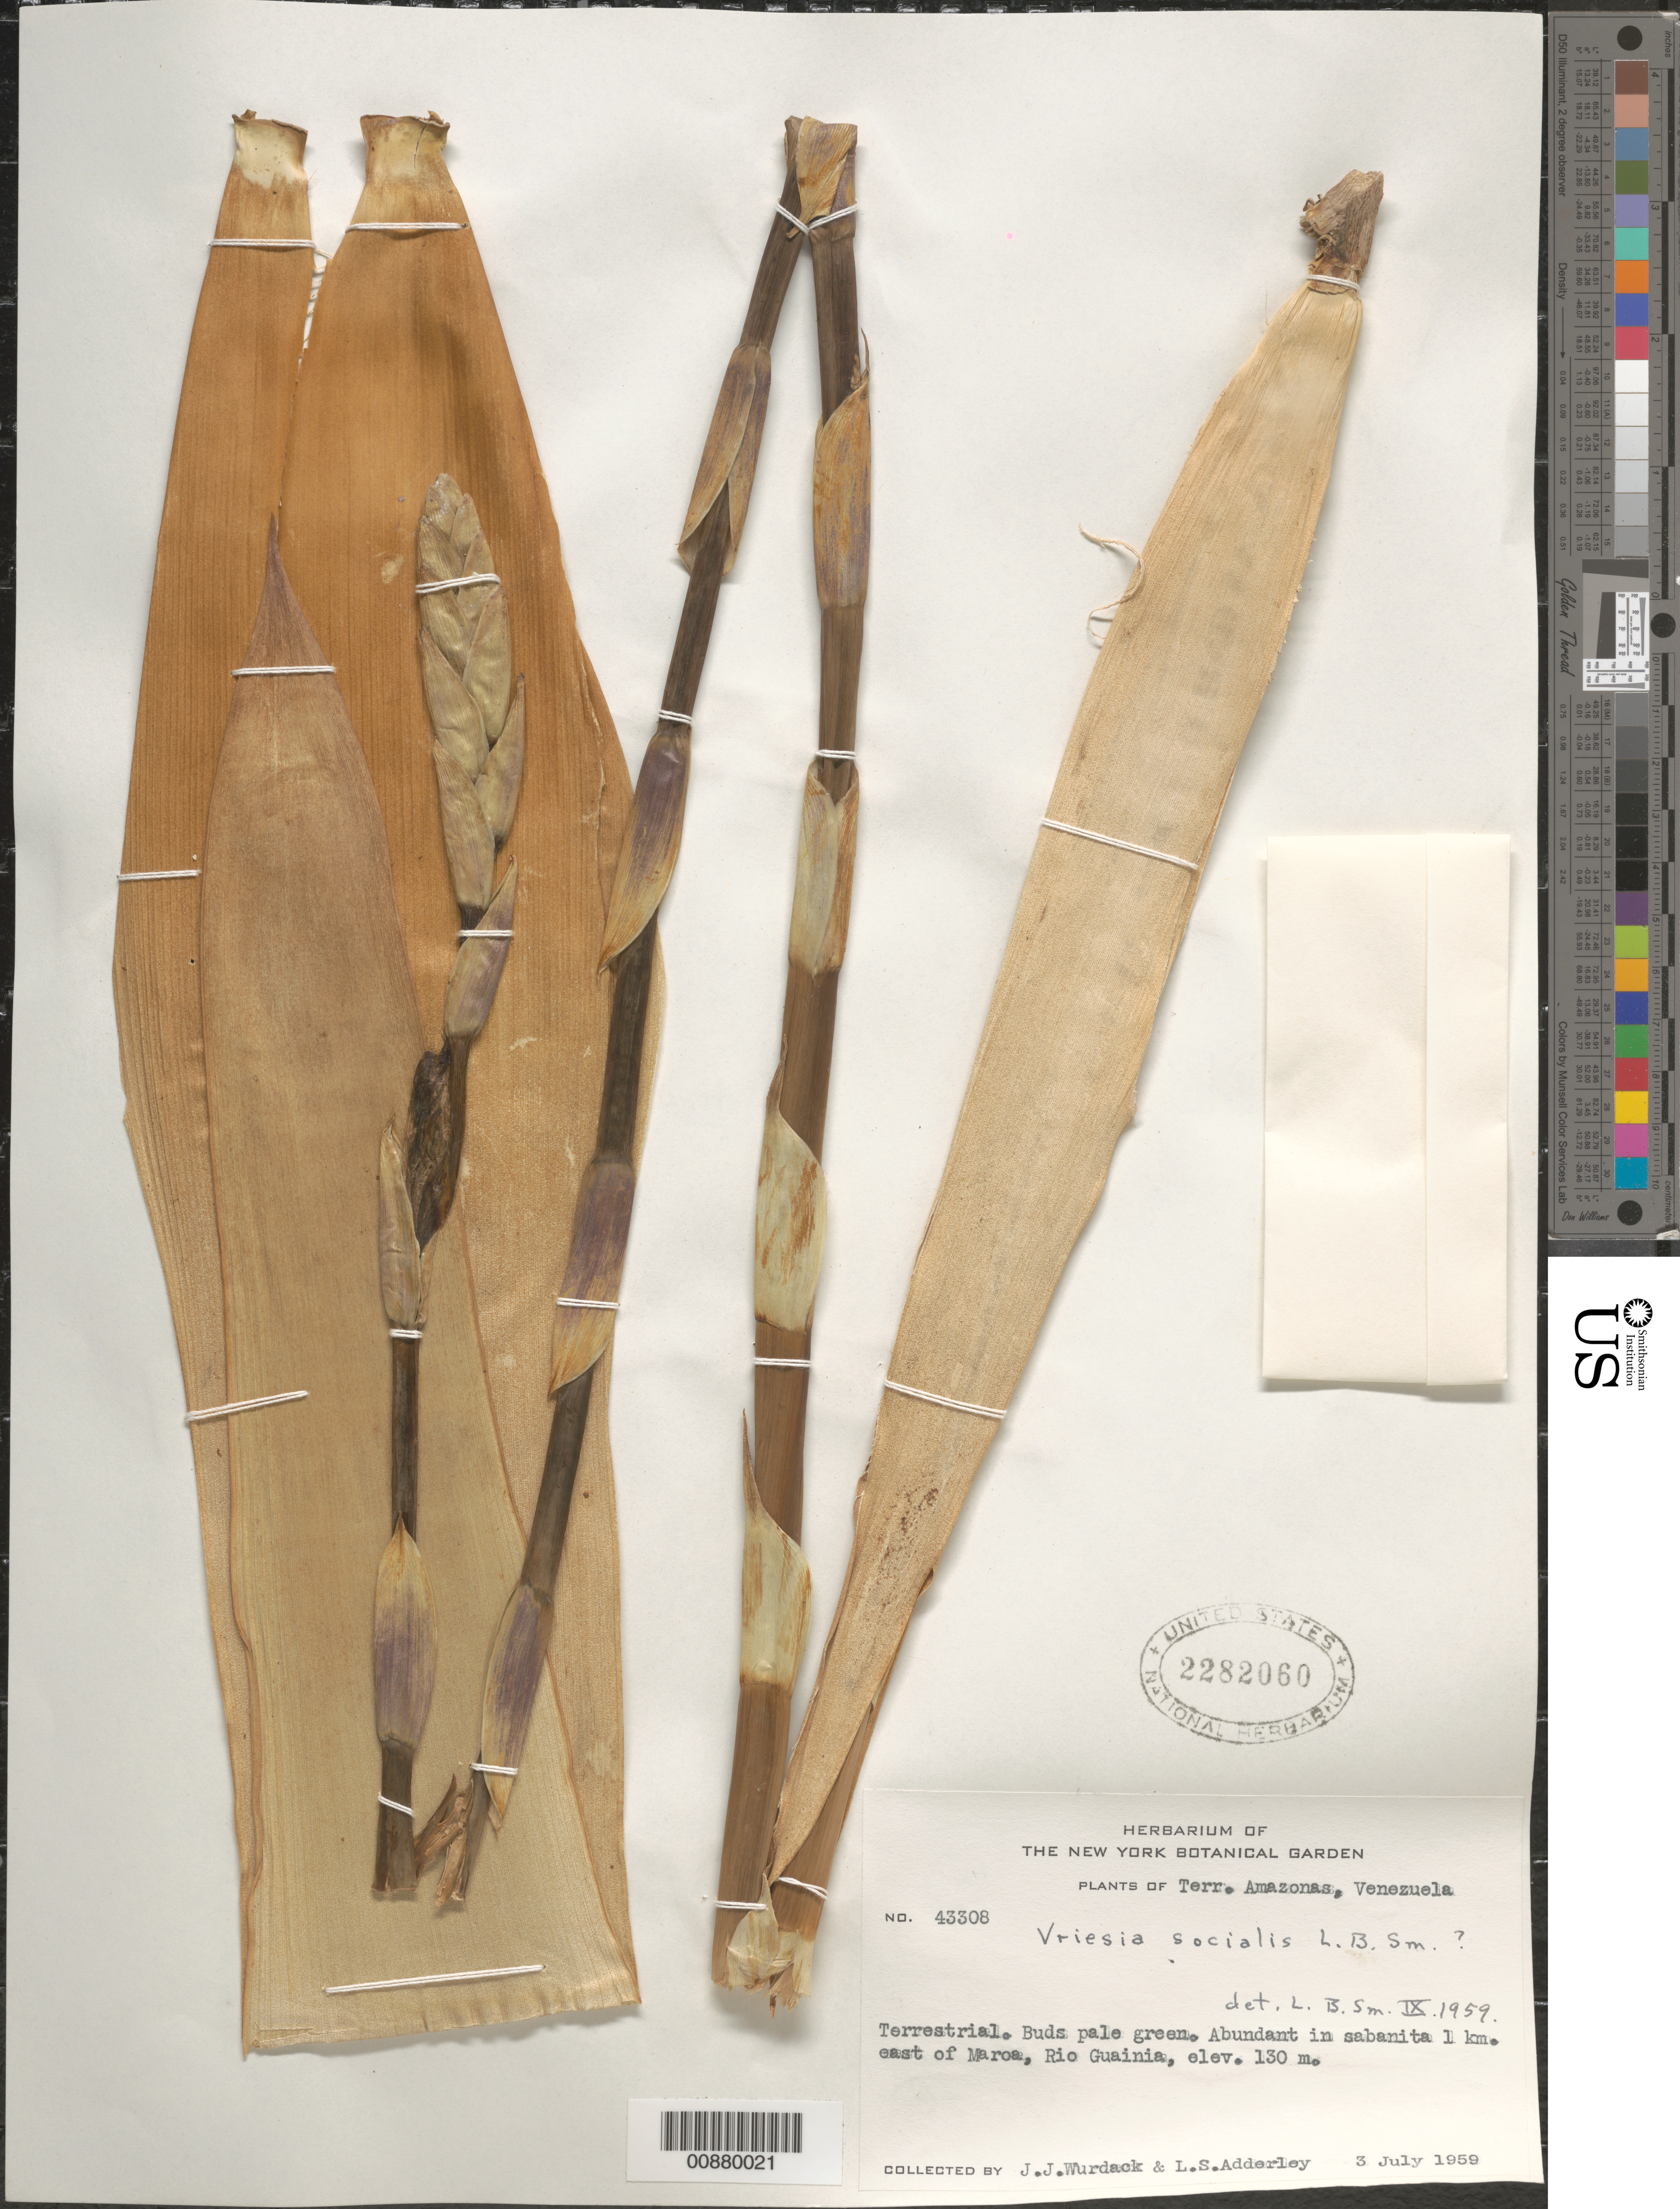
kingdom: Plantae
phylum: Tracheophyta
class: Liliopsida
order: Poales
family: Bromeliaceae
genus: Vriesea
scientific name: Vriesea socialis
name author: L.B. Sm.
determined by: Smith, Lyman B., (US), NMNH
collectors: J. J. Wurdack & L. S. Adderley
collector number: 43308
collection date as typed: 3-Jul-59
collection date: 1959-07-03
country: Venezuela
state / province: Amazonas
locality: Río Guainía, 1 km E of Maroa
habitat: Sabanita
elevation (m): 130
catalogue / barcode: US 2282060